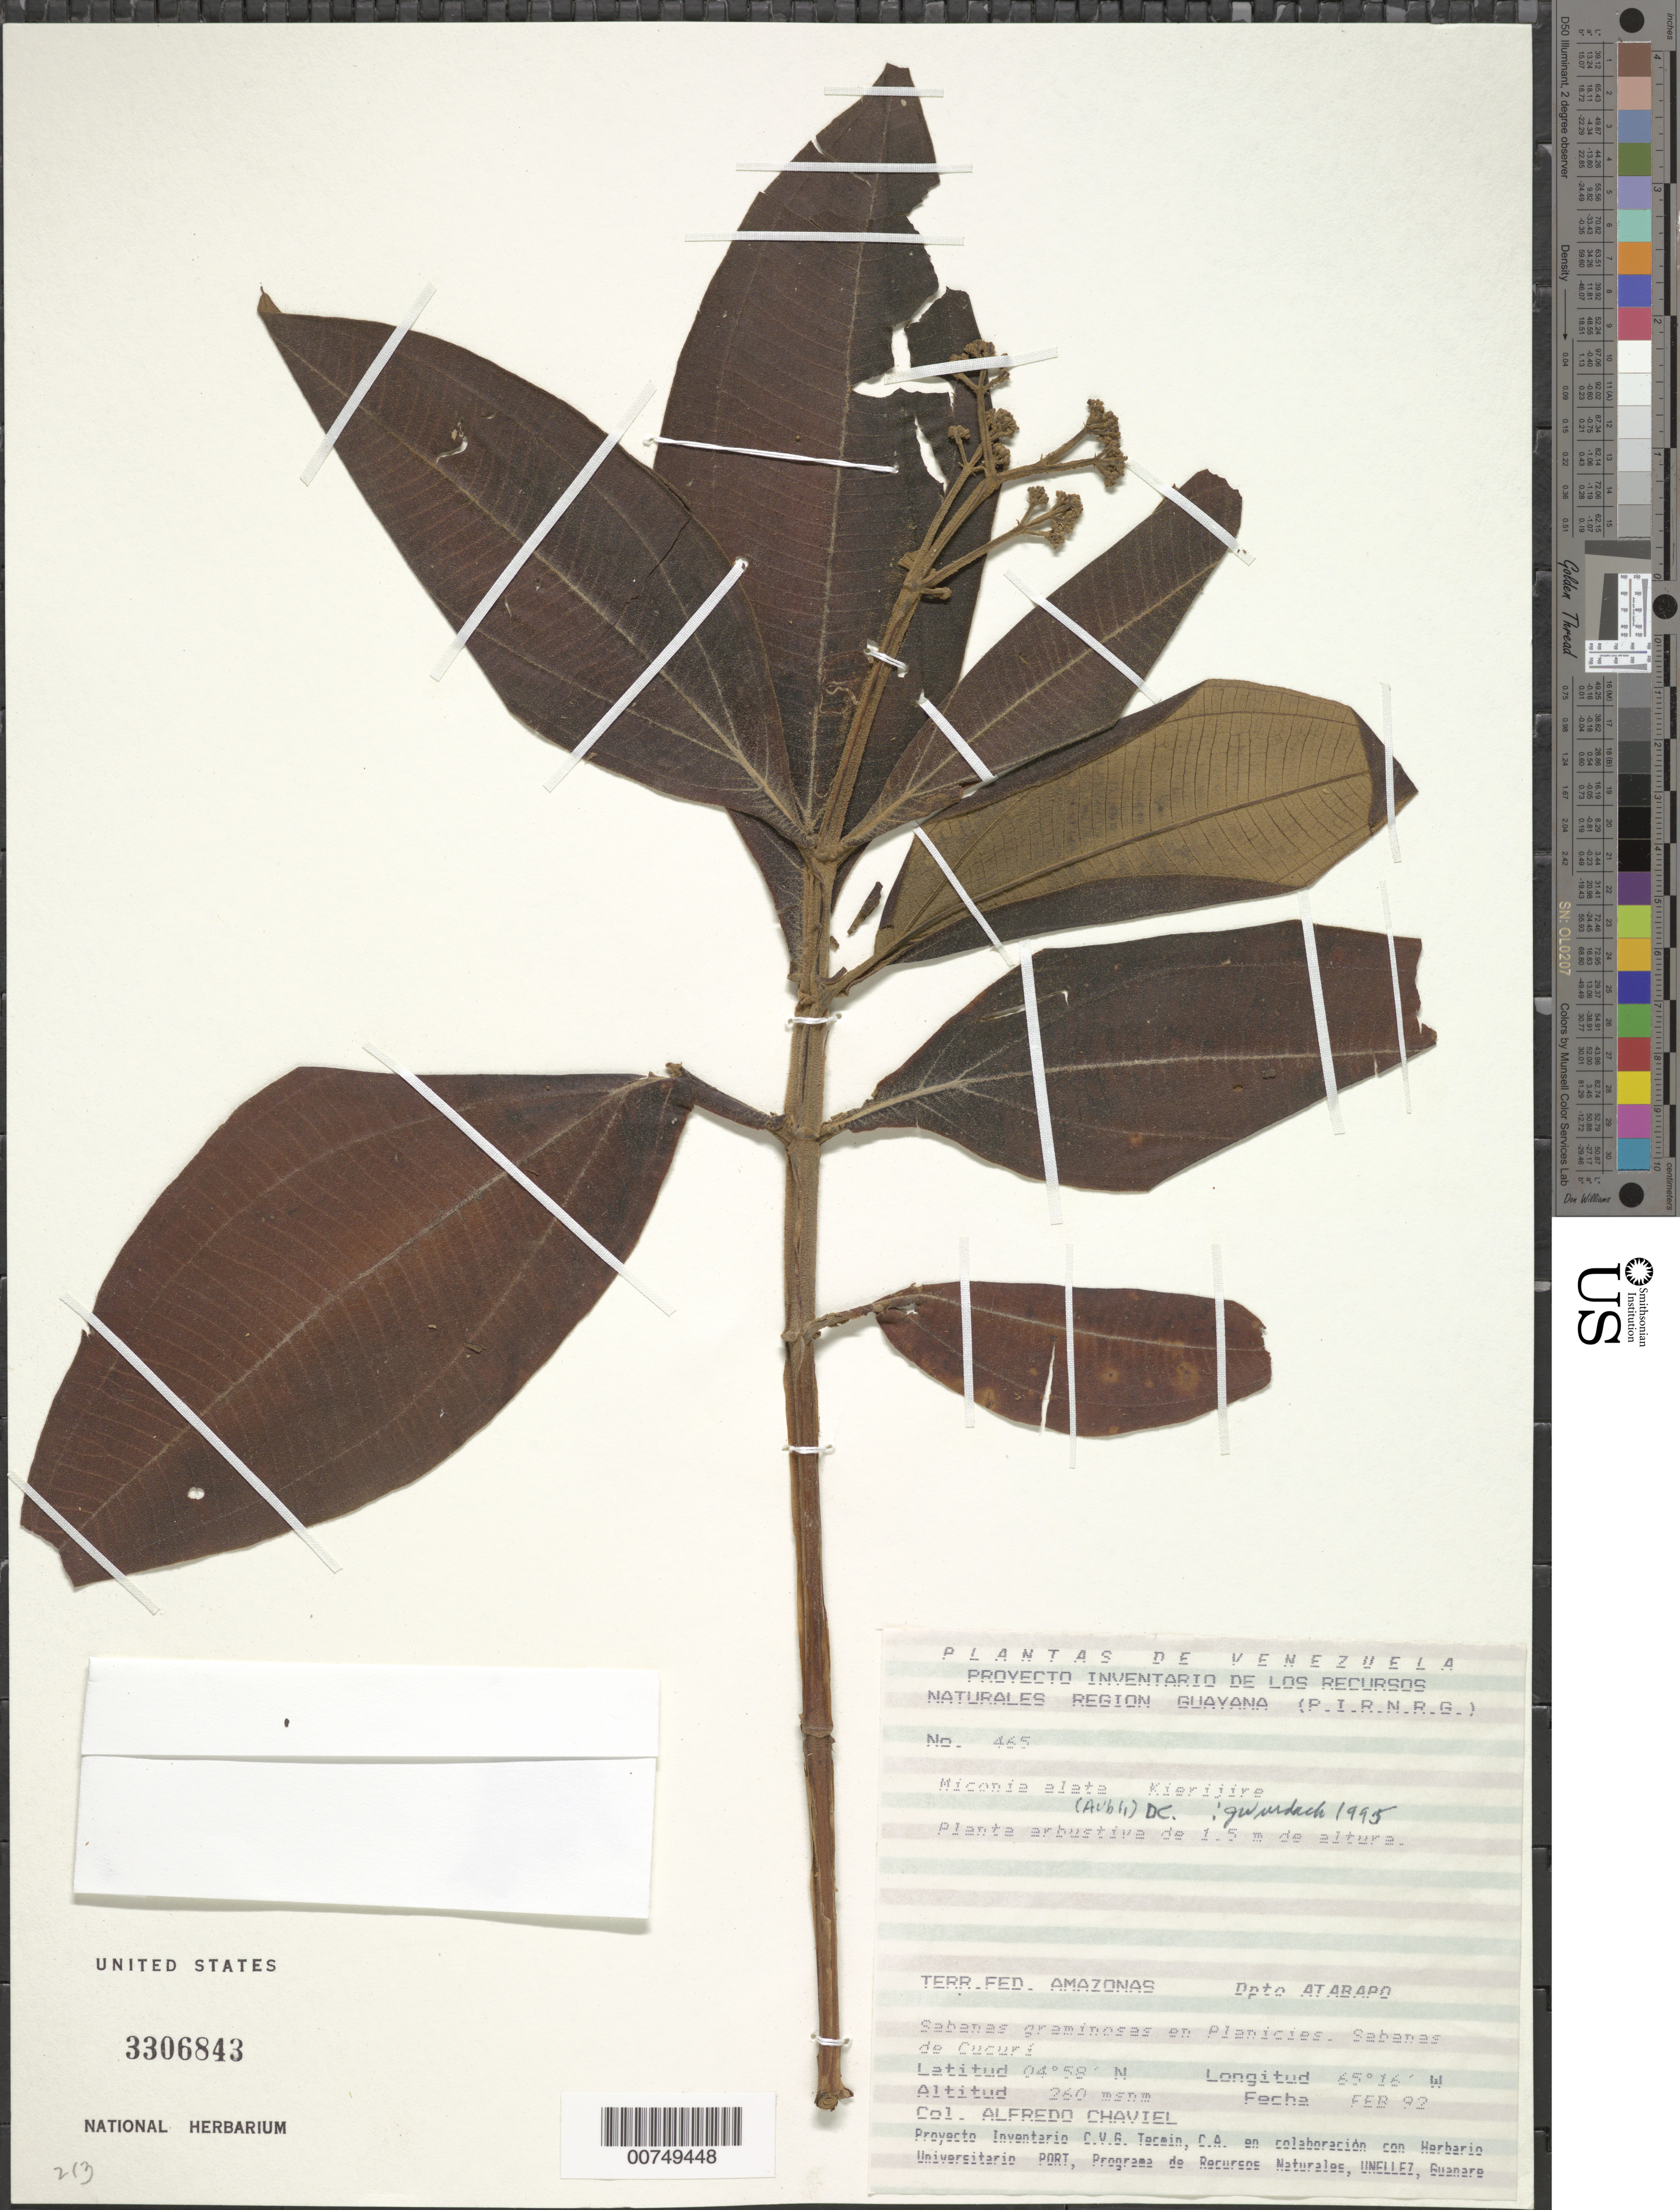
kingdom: Plantae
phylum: Tracheophyta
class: Magnoliopsida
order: Myrtales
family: Melastomataceae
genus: Miconia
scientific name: Miconia alata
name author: (Aubl.) DC.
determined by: Wurdack, John J., (US), US (UNITED STATES)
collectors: A. Chaviel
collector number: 465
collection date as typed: Feb-92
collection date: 1992-02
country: Venezuela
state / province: Amazonas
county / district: Atabapo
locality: Sabanas de Cucuri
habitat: Sabanas graminosas en planicies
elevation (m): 260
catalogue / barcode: US 3306843